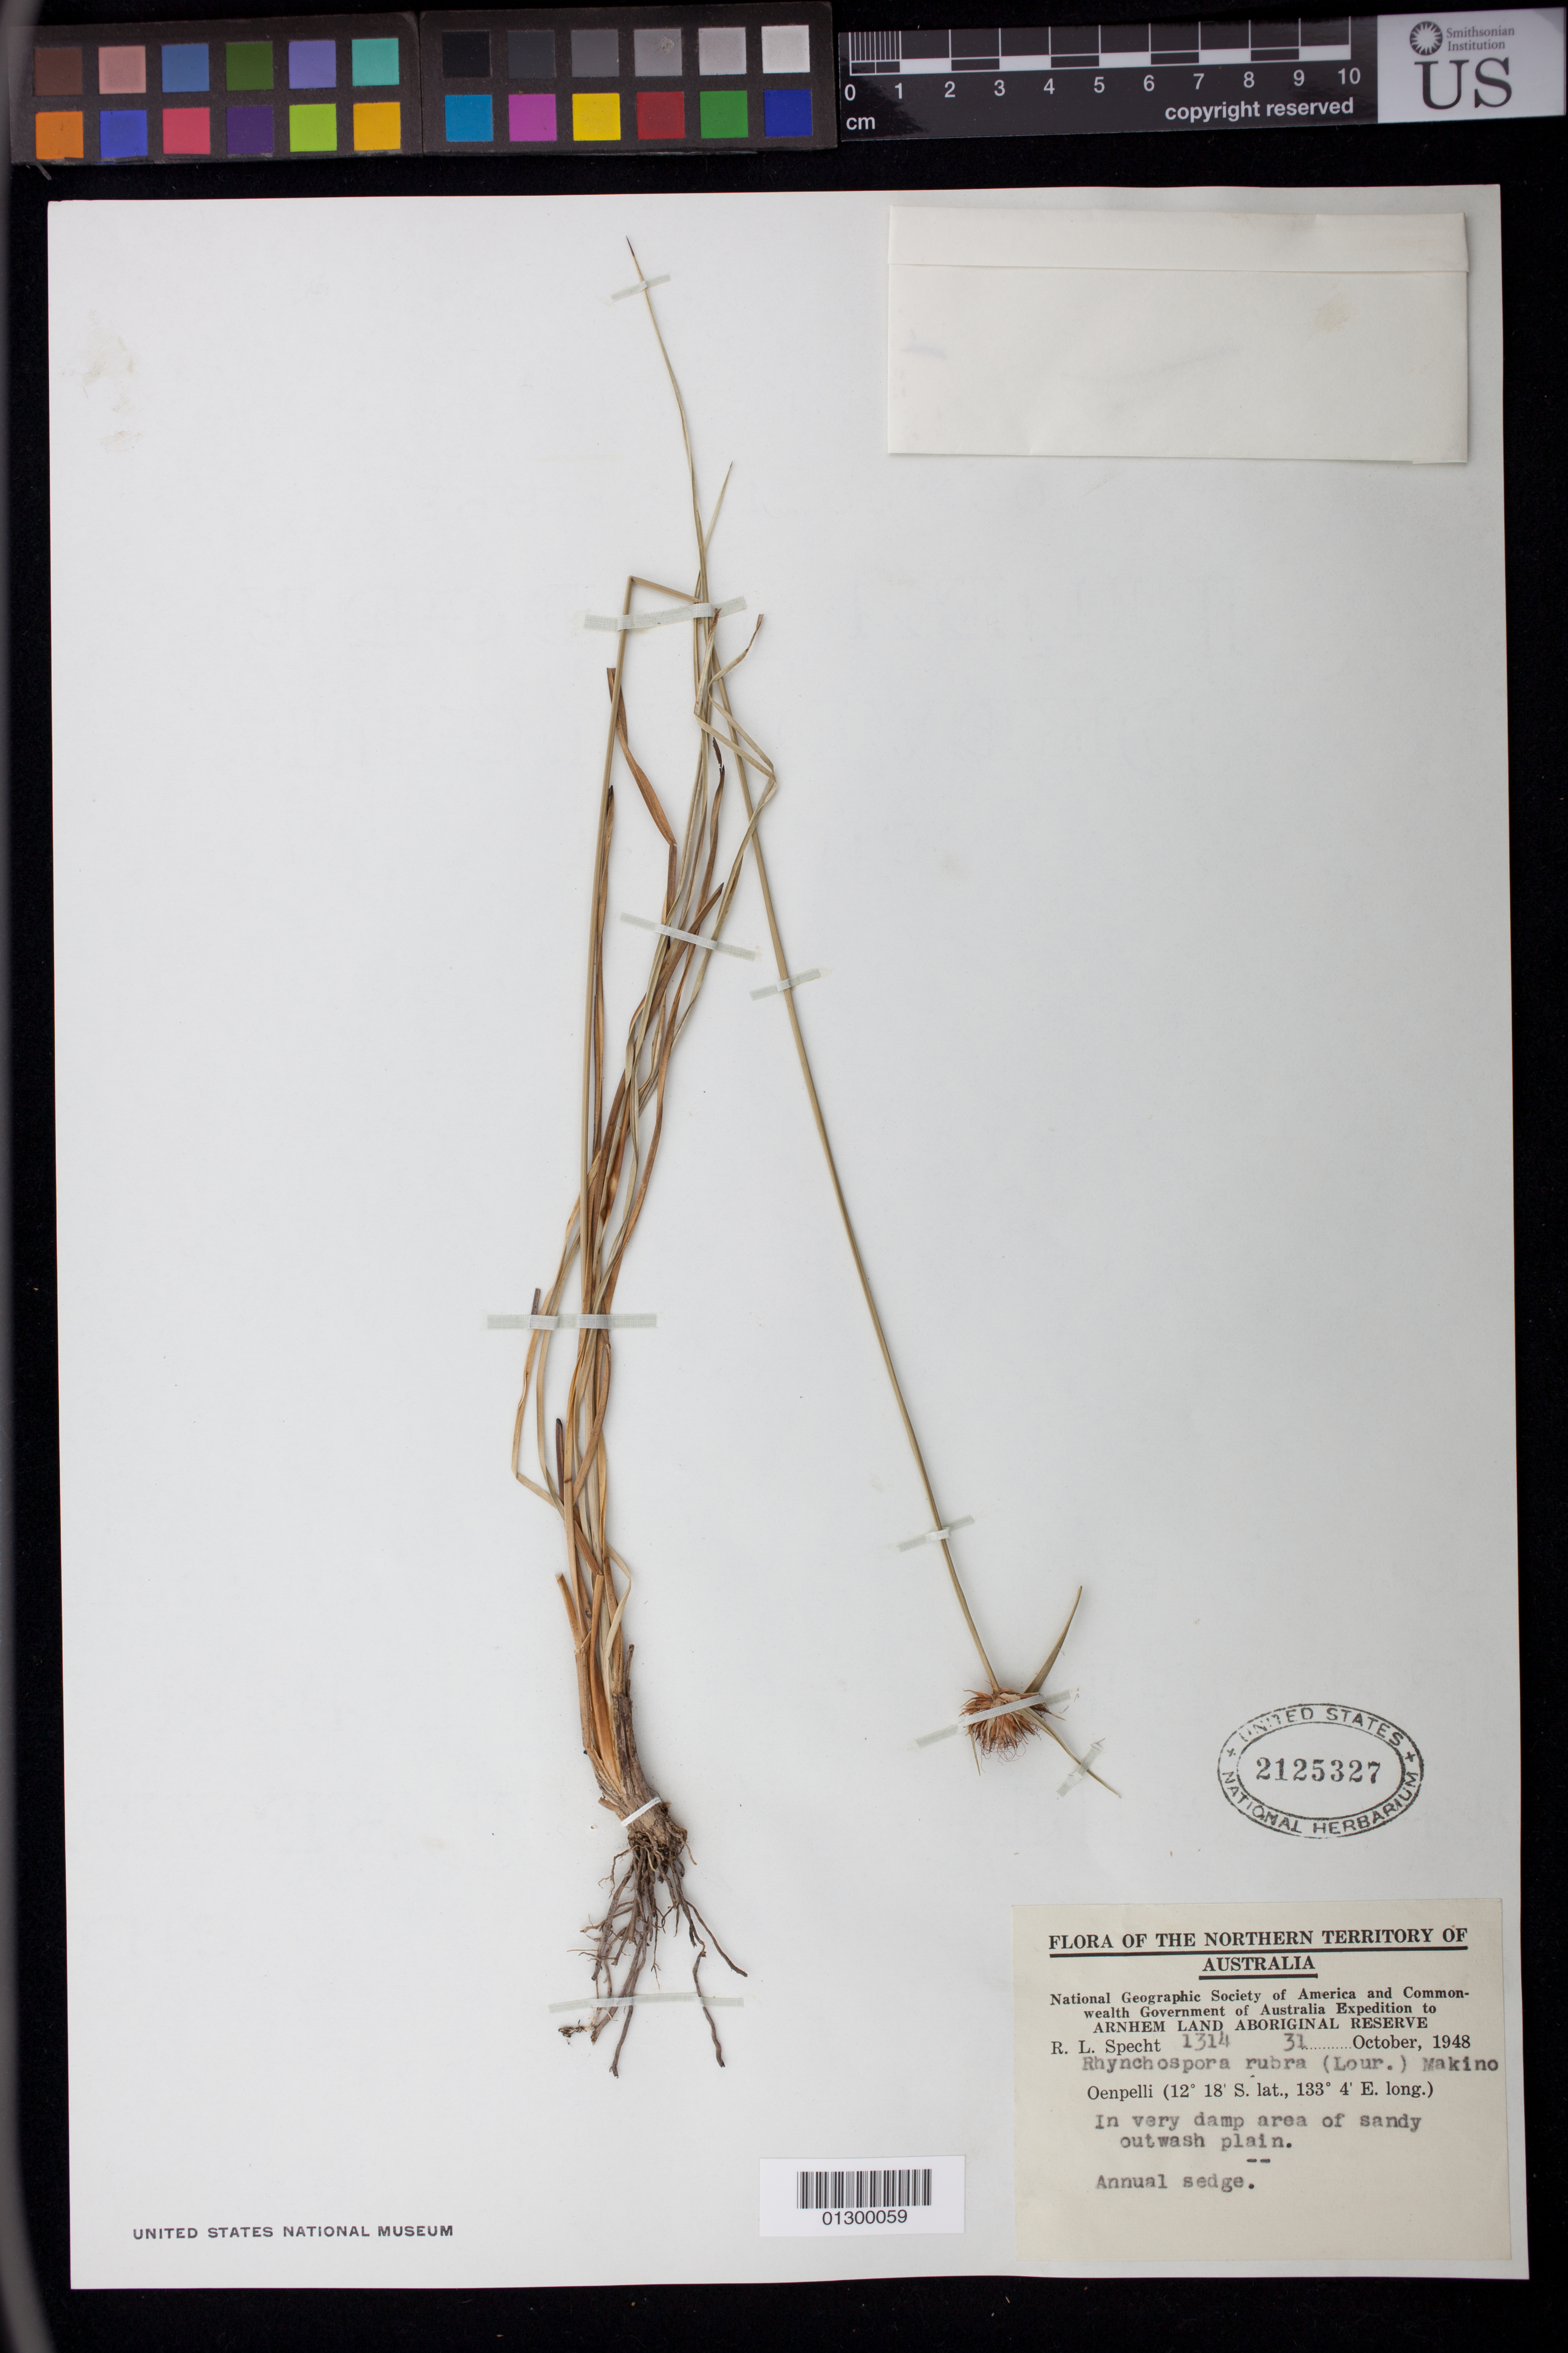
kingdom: Plantae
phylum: Tracheophyta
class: Liliopsida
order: Poales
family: Cyperaceae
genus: Rhynchospora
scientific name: Rhynchospora rubra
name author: (Lour.) Makino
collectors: R. L. Specht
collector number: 1314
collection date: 1948-10-31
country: Australia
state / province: Northern Territory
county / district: West Arnhem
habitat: In very damp area of sandy outwash plain.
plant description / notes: Annual sedge.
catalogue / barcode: US 2125327